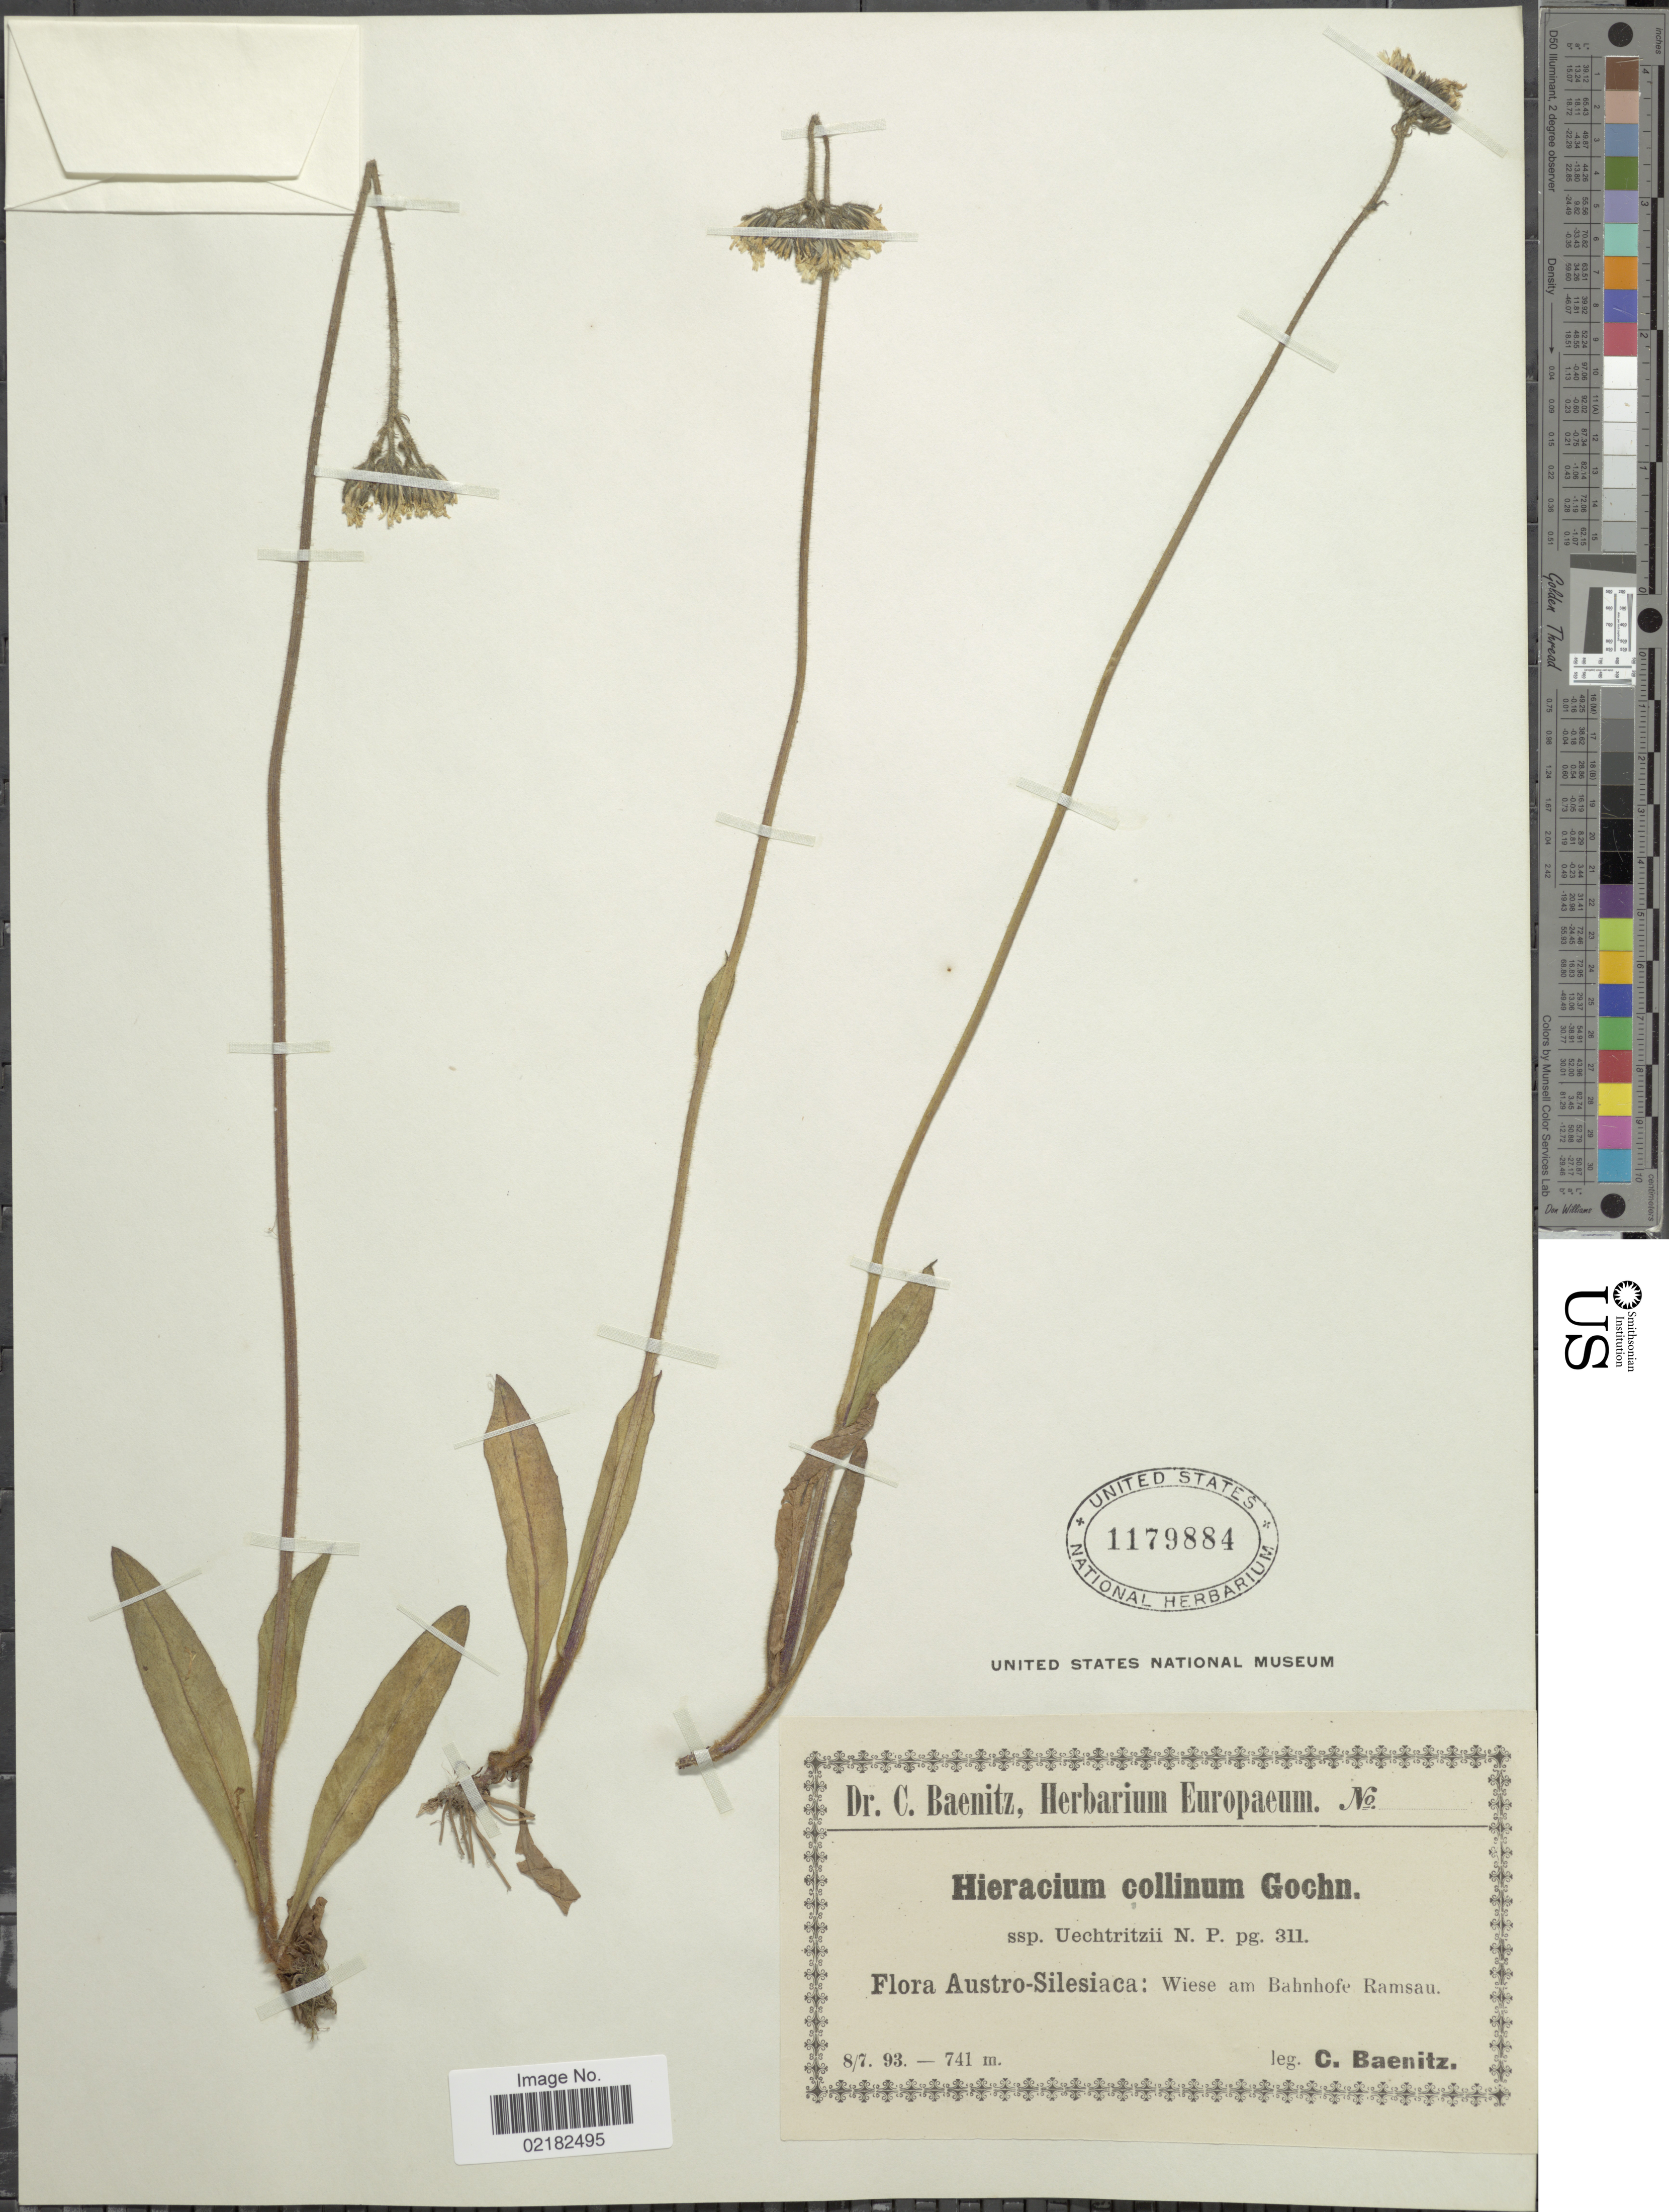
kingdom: Plantae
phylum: Tracheophyta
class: Magnoliopsida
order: Asterales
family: Asteraceae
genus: Pilosella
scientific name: Pilosella cymosa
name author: (L.) F.W. Schultz & Sch. Bip.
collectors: C. G. Baenitz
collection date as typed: Transcribed d/m/y: 8/7/93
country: Czechia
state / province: Moravian-Silesian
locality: Austro-Silesiaca, wiese am Bahnhofe Ramsau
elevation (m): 741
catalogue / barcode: US 1179884